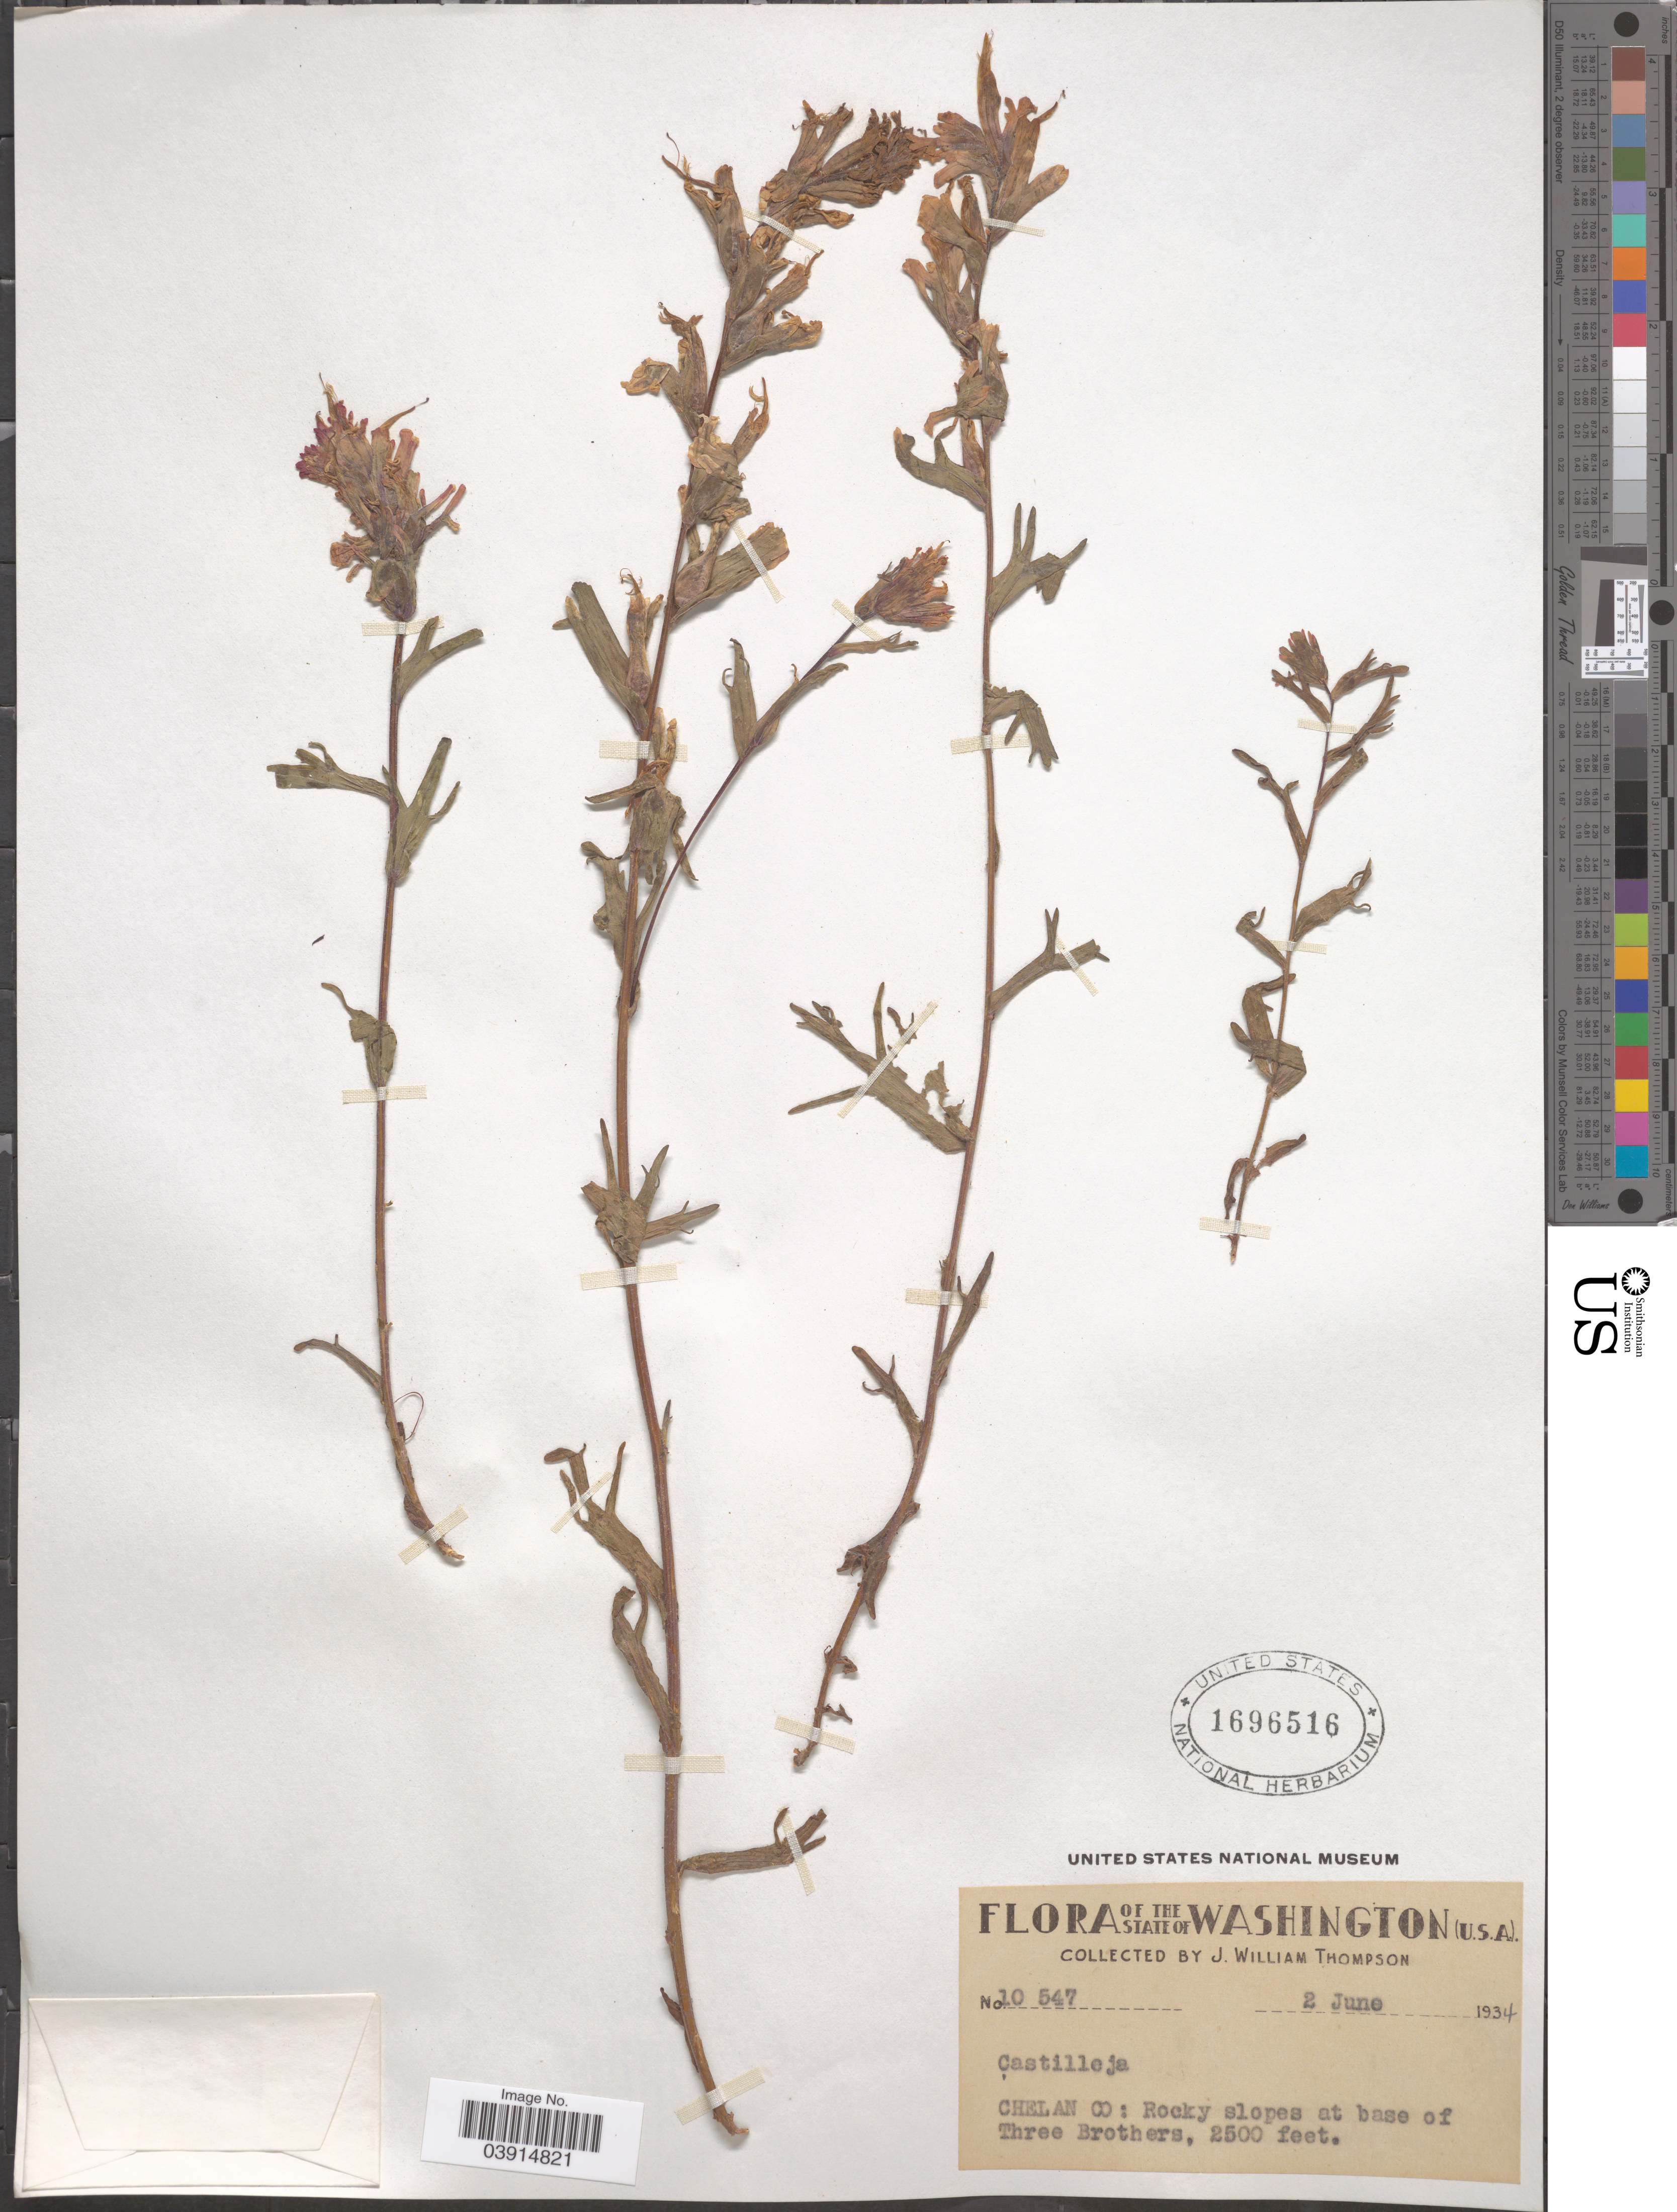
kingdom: Plantae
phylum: Tracheophyta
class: Magnoliopsida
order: Lamiales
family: Orobanchaceae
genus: Castilleja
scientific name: Castilleja sp.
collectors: J. W. Thompson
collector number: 10547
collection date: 1934-06-02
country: United States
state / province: Washington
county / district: Chelan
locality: Chelan Co: Rocky slopes at base of Three Brothers.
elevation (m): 762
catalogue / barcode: US 1696516